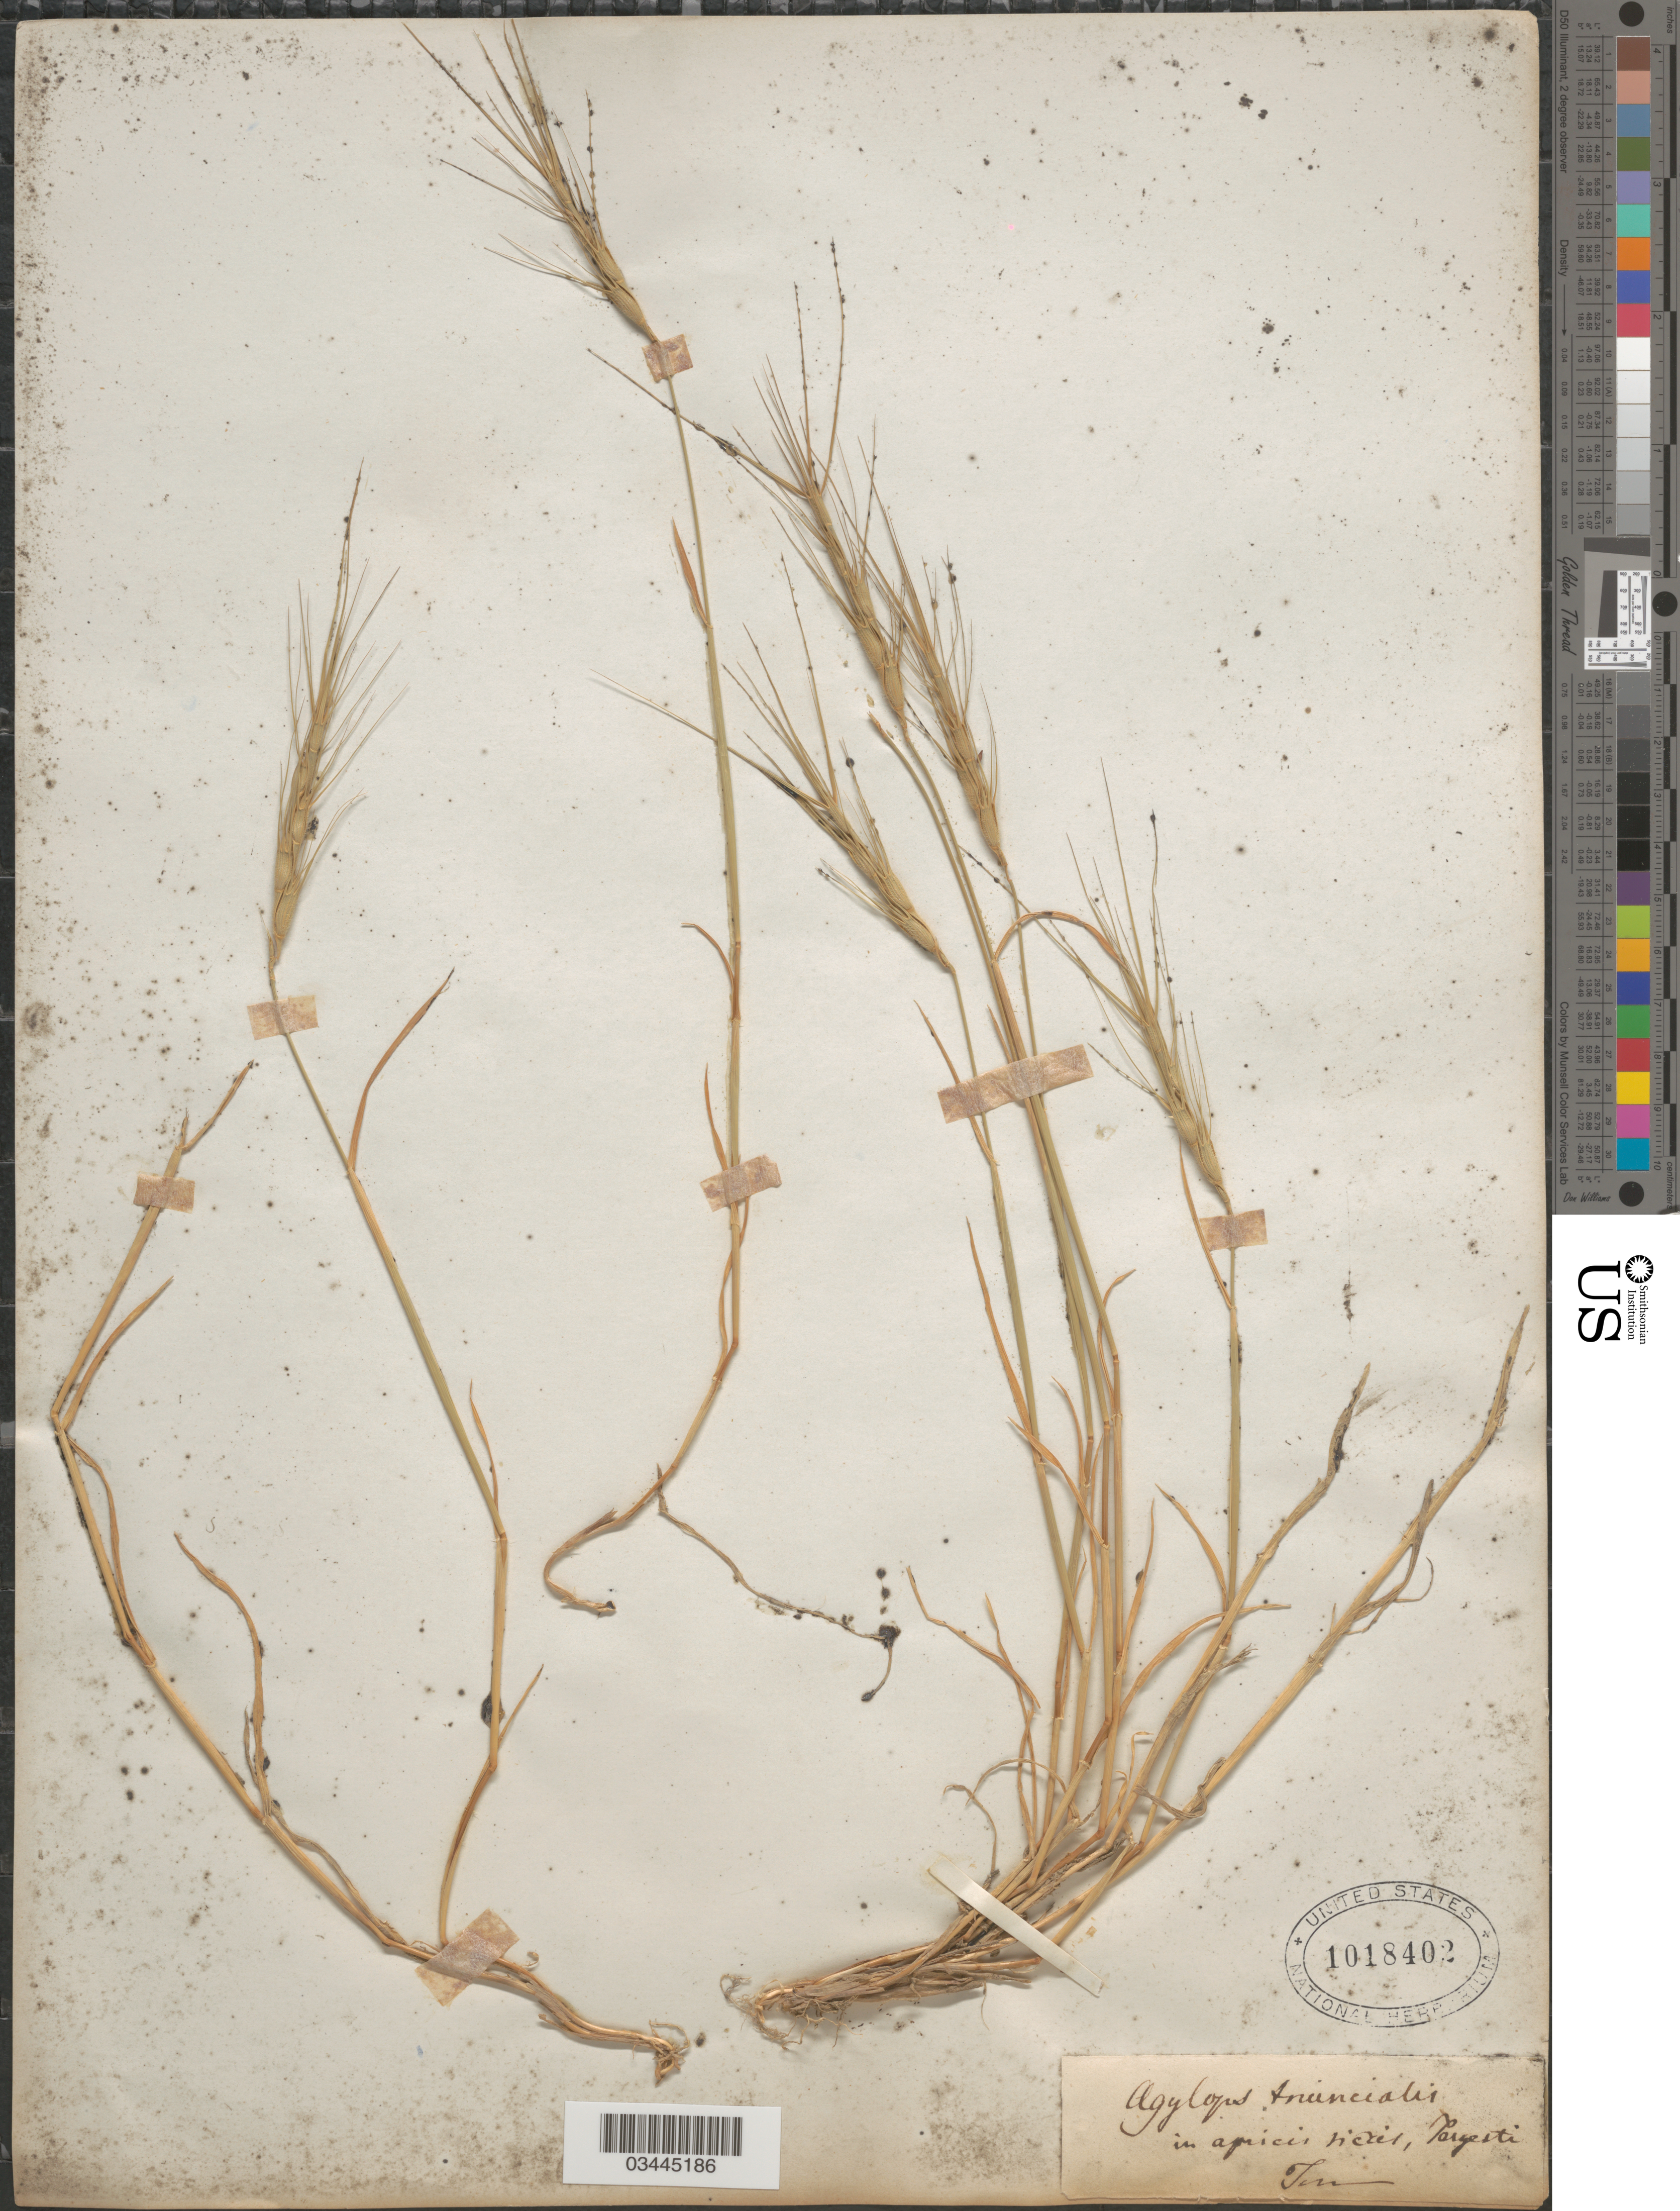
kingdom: Plantae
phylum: Tracheophyta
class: Liliopsida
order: Poales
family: Poaceae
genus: Aegilops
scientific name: Aegilops triuncialis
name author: L.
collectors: Tomm.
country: Italy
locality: In apricis viccis, Targesti.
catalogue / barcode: US 1018402